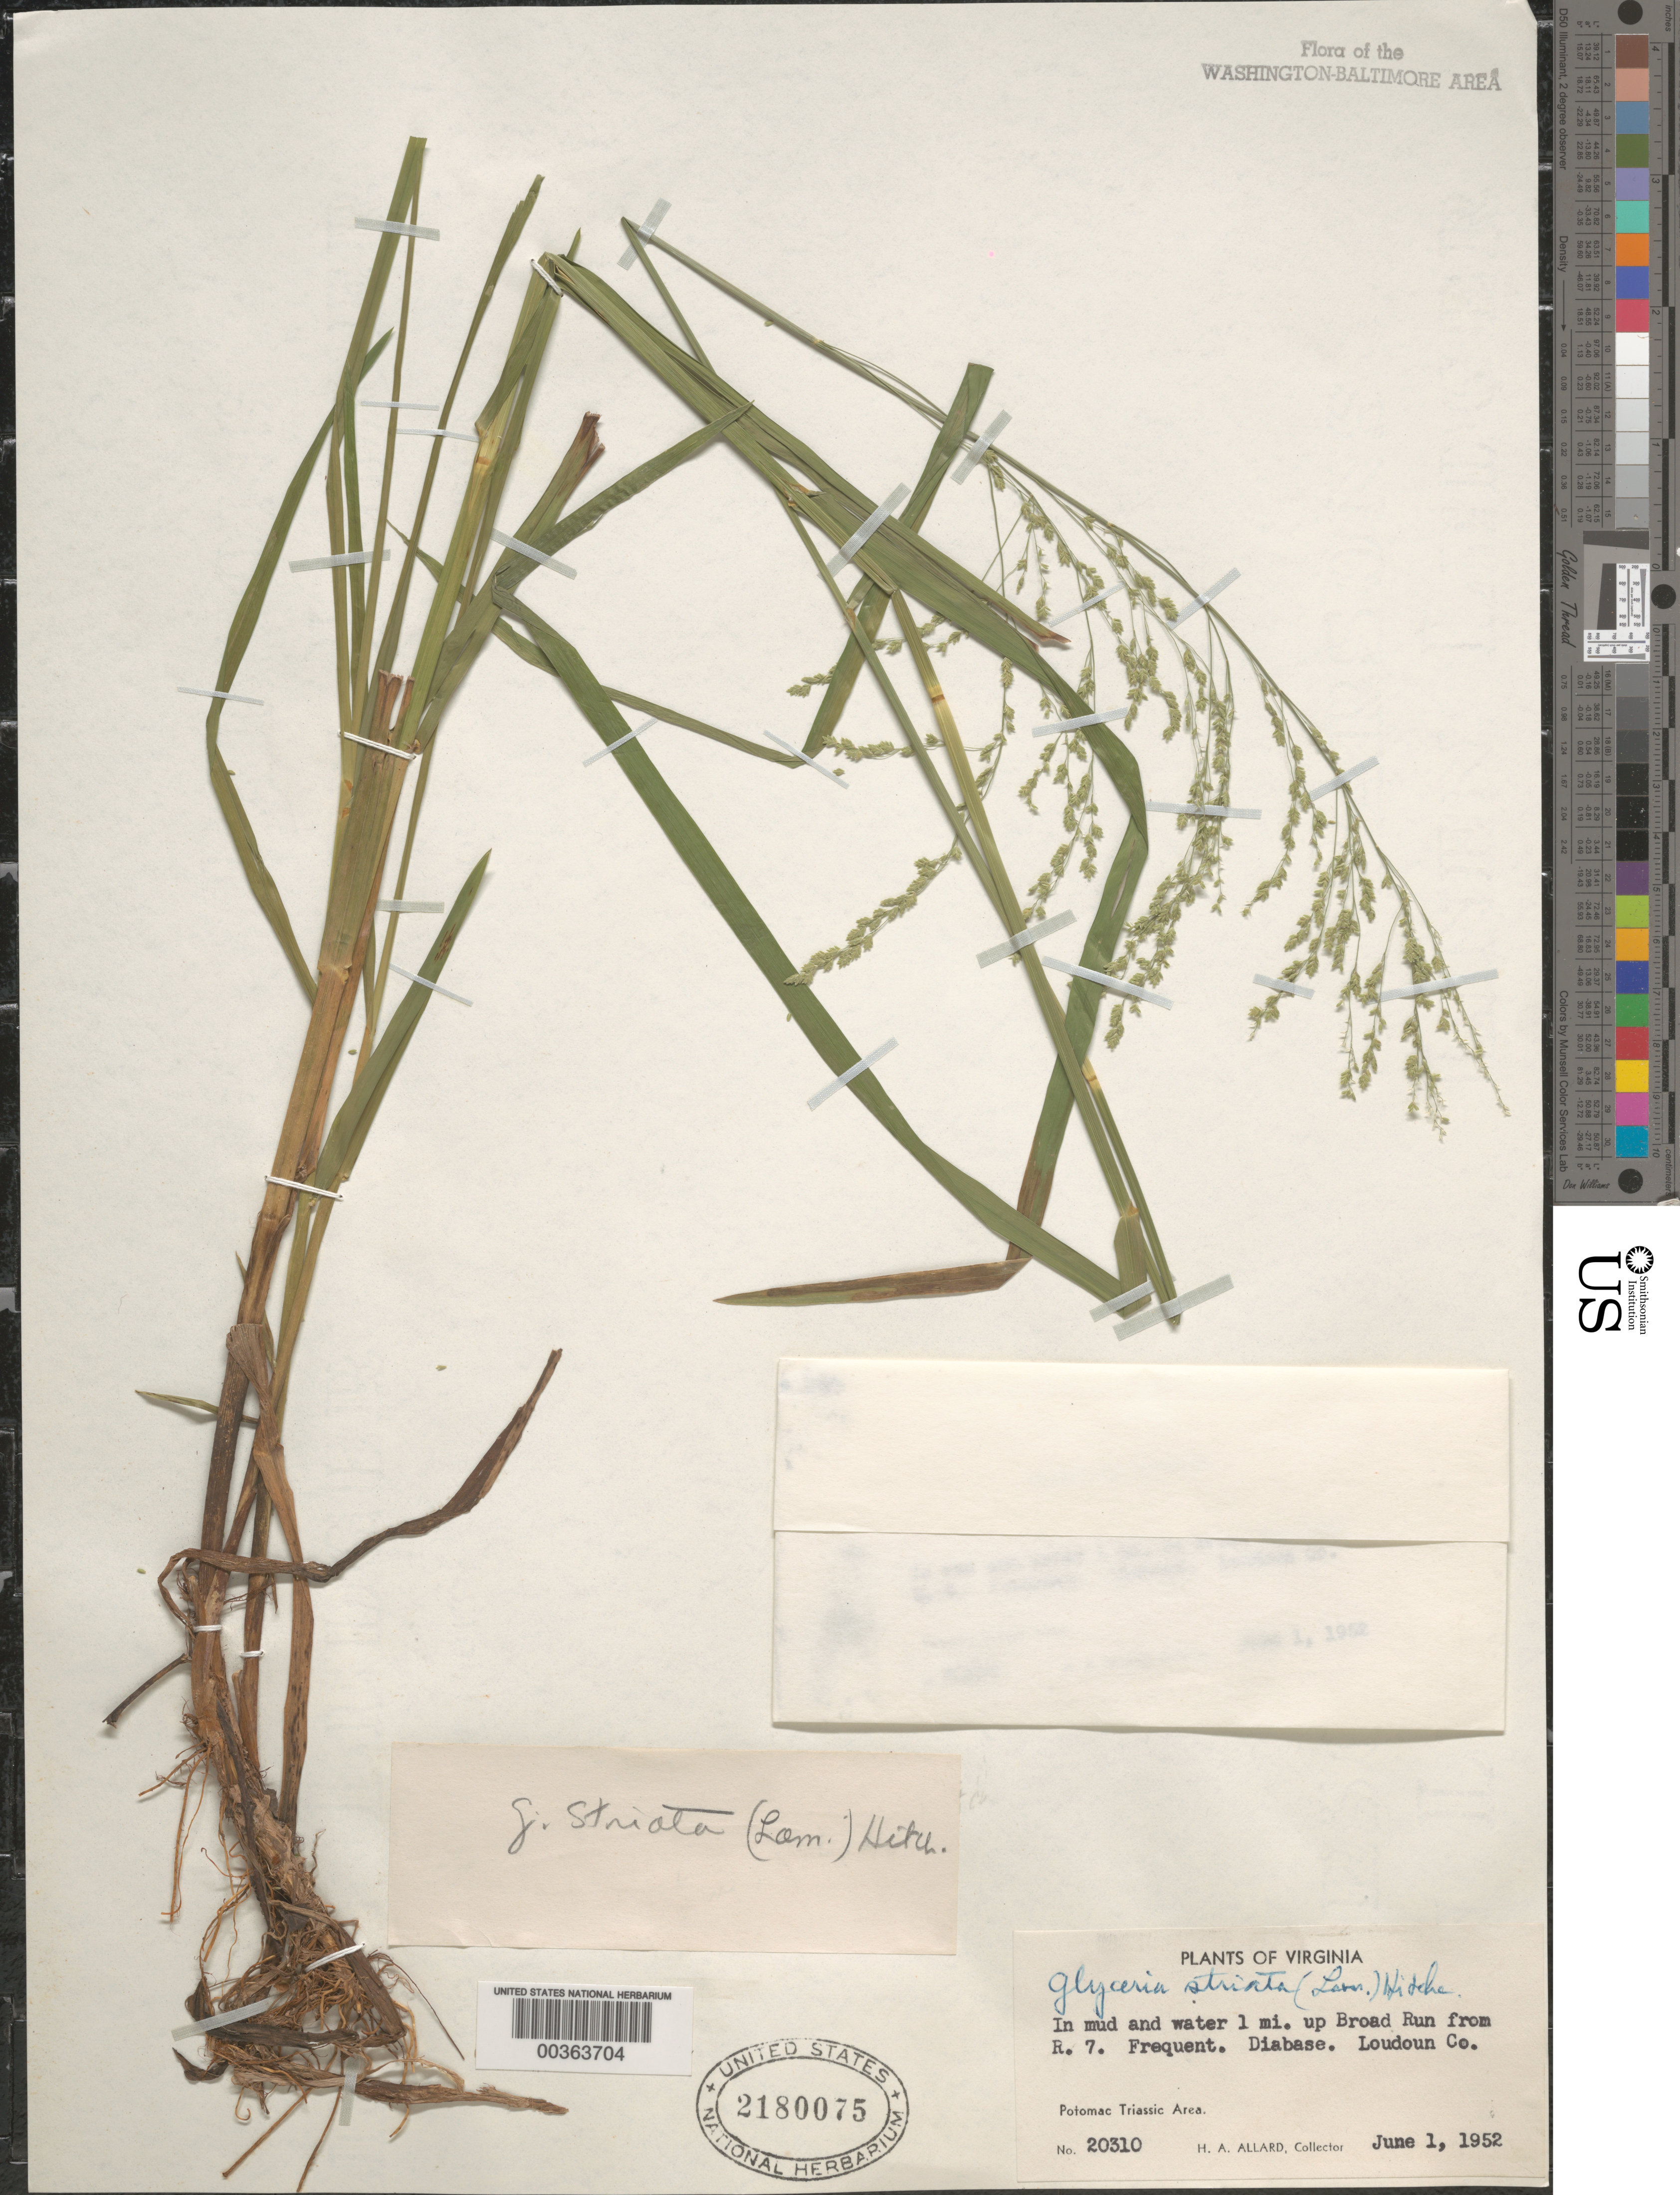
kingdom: Plantae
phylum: Tracheophyta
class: Liliopsida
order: Poales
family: Poaceae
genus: Glyceria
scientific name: Glyceria striata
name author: (Lam.) Hitchc.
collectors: H. A. Allard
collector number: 20310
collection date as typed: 01 Jun 1952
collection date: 1952-06-01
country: United States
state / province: Virginia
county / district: Loudoun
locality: Upstream from Route 7 on Broad Run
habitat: In mud and water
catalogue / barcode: US 2180075